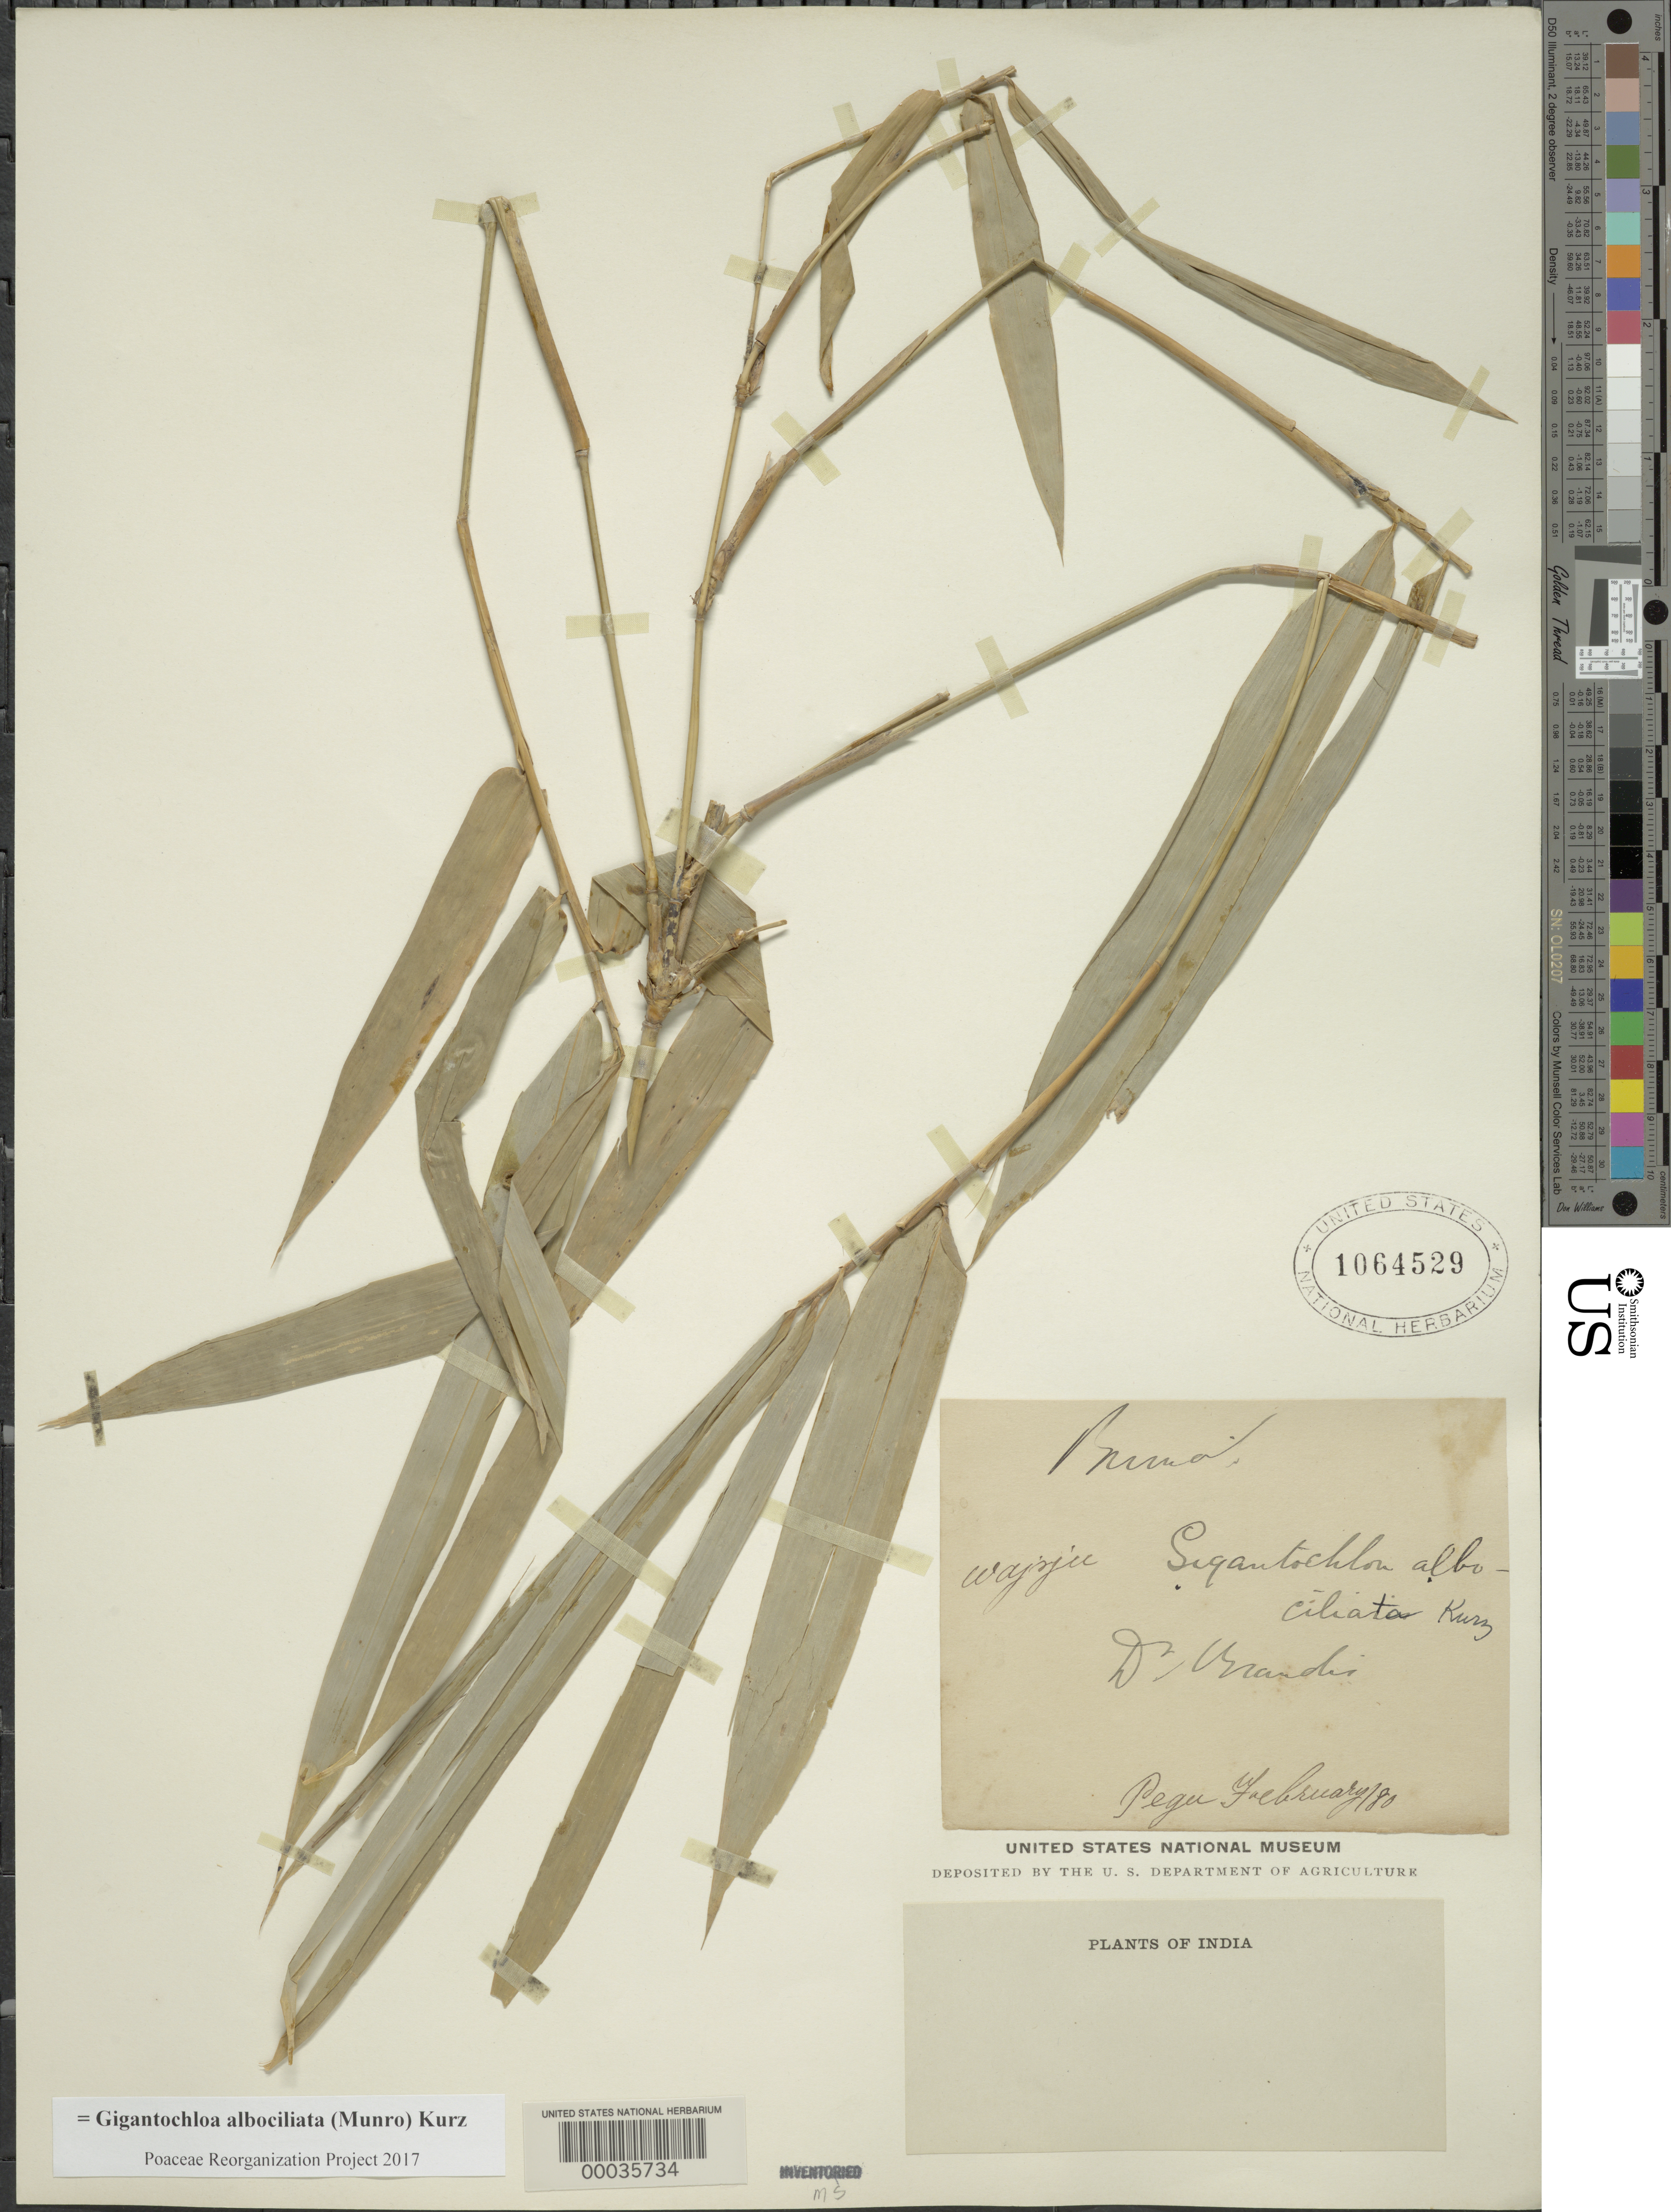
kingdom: Plantae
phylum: Tracheophyta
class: Liliopsida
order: Poales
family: Poaceae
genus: Gigantochloa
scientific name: Gigantochloa albociliata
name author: (Munro) Kurz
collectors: D. Brandis et al.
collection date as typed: Feb 1880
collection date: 1880-02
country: Myanmar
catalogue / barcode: US 1064529